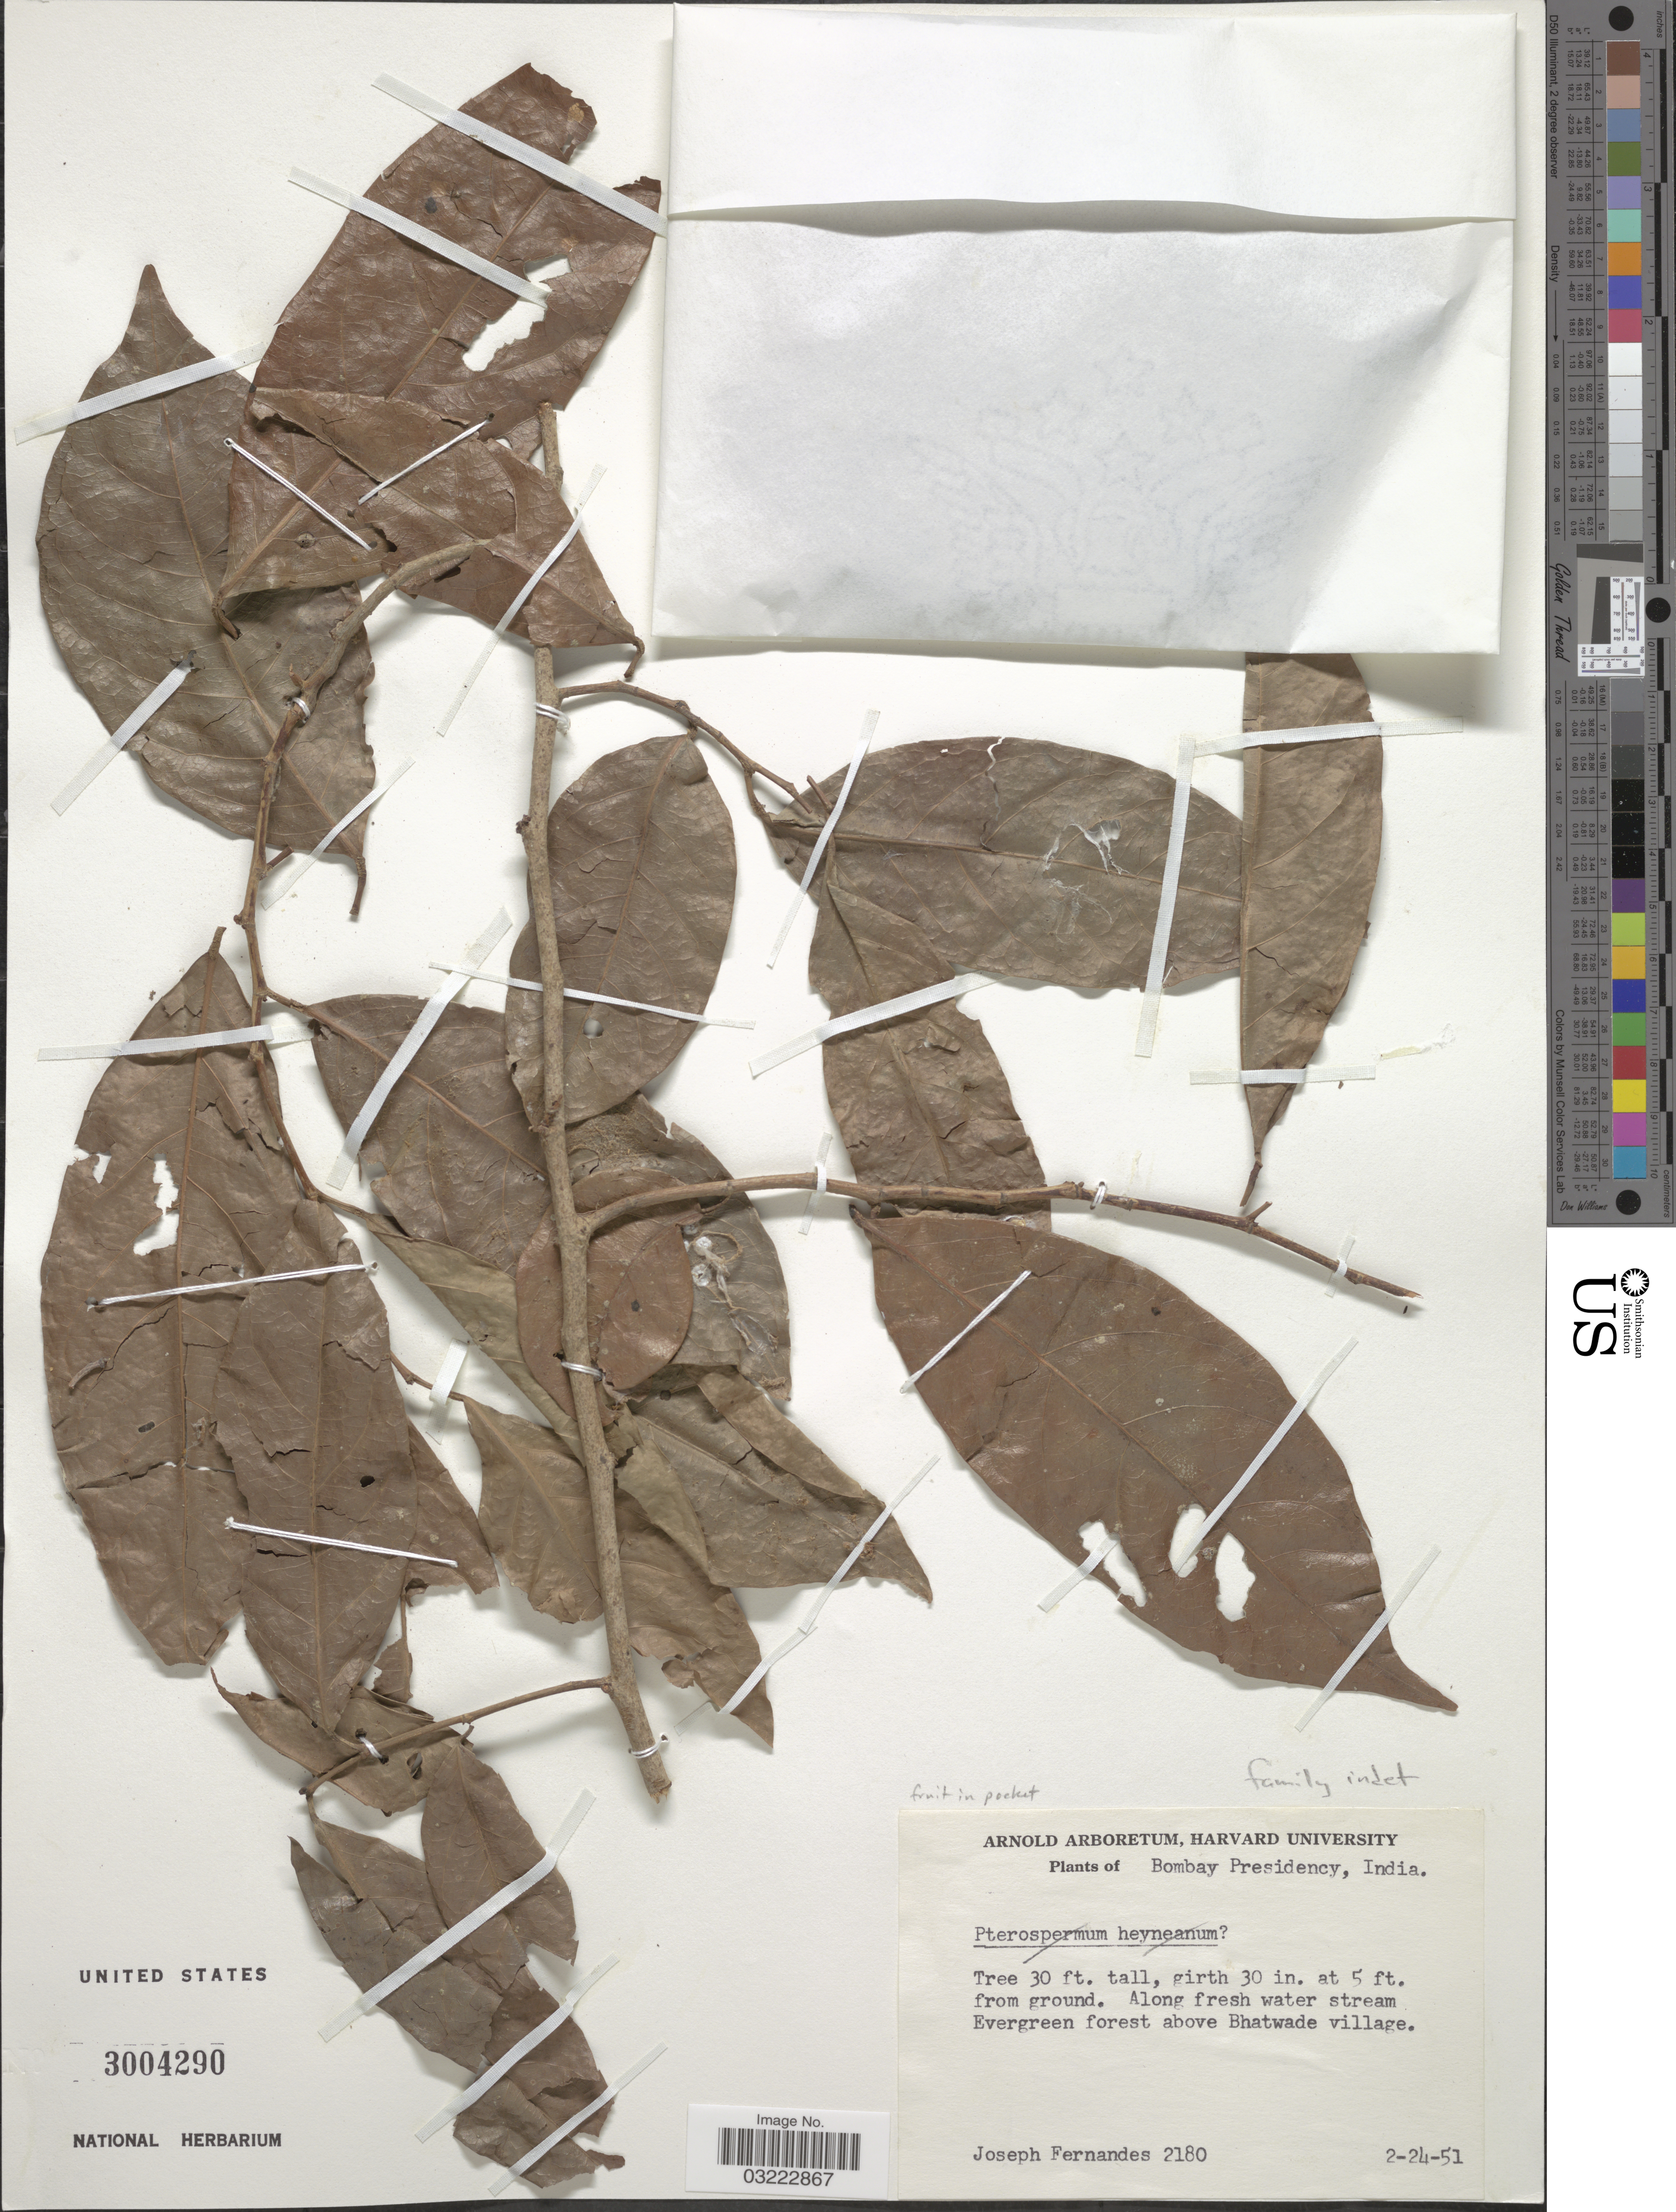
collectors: J. Fernandes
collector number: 2180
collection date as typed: Transcribed d/m/y: 24/2/51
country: India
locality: Bombay Presidency, Along fresh water stream Evergreen forest above Bhatwade village.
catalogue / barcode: US 3004290